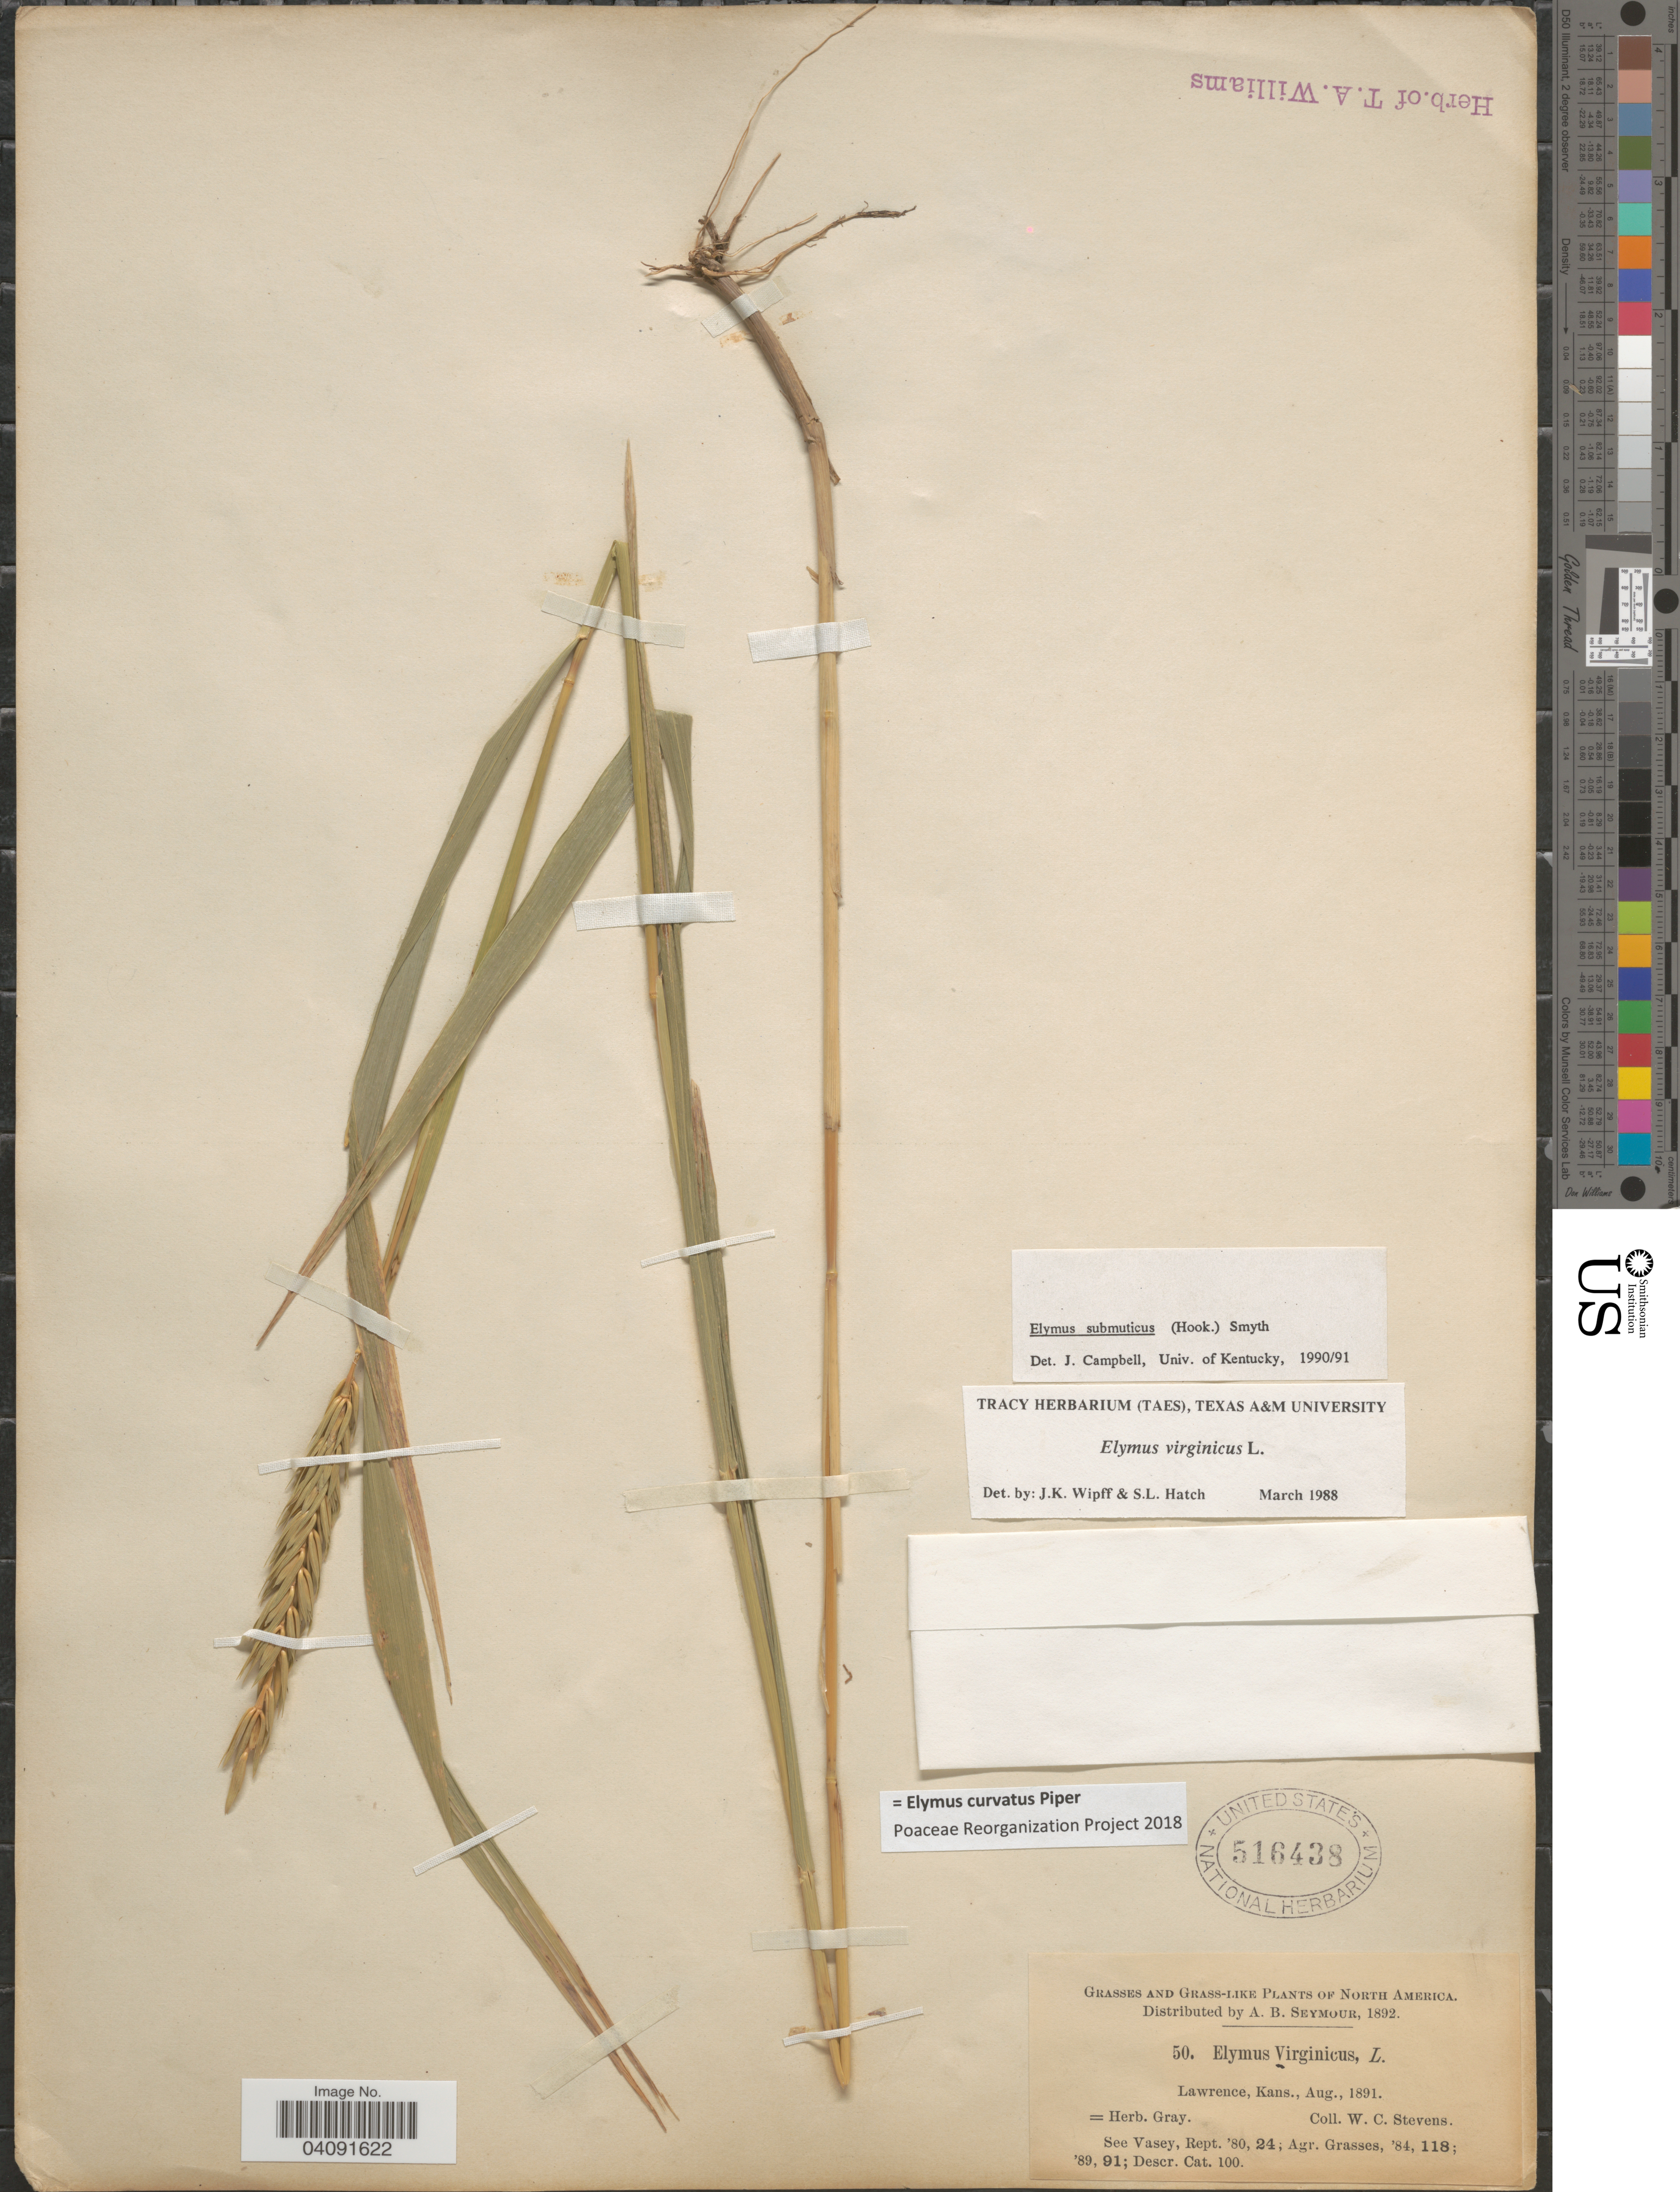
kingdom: Plantae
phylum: Tracheophyta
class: Liliopsida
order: Poales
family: Poaceae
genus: Elymus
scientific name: Elymus donianus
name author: (F.B. White) Á. Löve & D. Löve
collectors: W. C. Stevens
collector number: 50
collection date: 1891-08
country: United States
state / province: Kansas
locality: Lawrence.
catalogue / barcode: US 516438